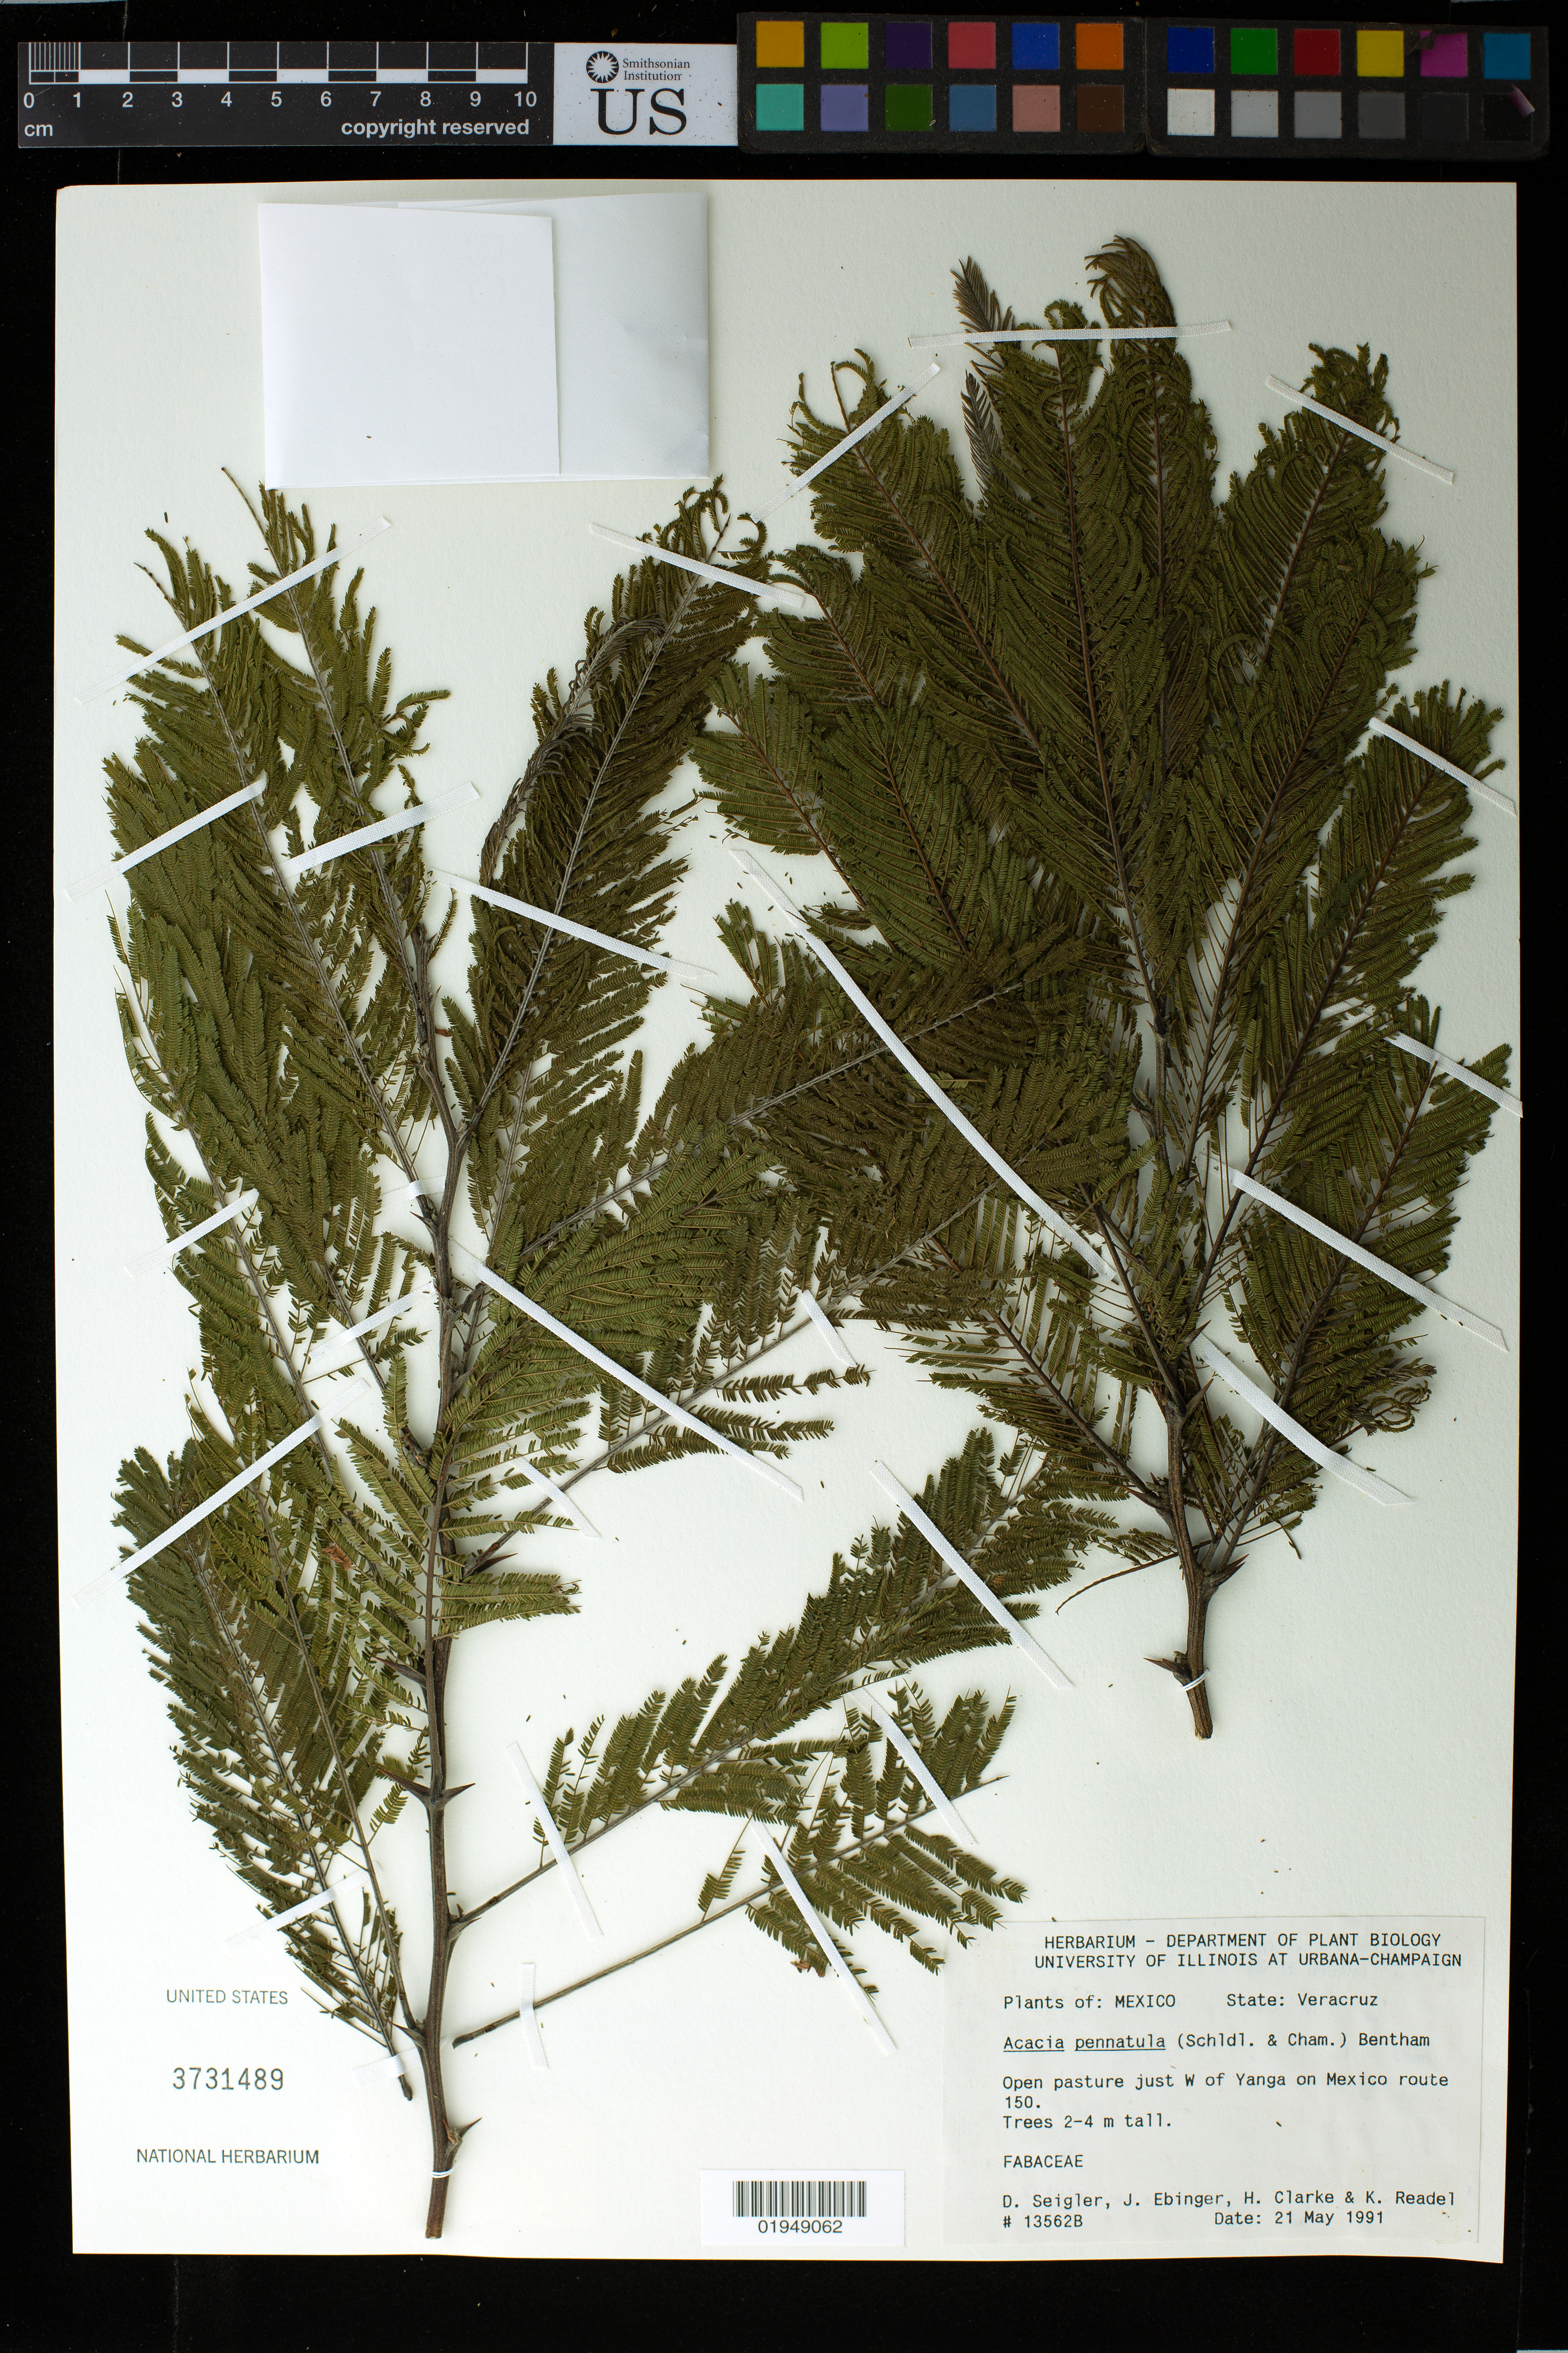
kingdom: Plantae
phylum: Tracheophyta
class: Magnoliopsida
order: Fabales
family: Fabaceae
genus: Vachellia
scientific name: Vachellia pennatula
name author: (Schltdl. & Cham.) Seigler & Ebinger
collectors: D. Seigler, J. Ebinger, K. Clarke & K. Readel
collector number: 13562B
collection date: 1991-05-21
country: Mexico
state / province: Veracruz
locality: W of Yanga on Mexico route 150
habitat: Open pasture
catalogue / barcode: US 3731489